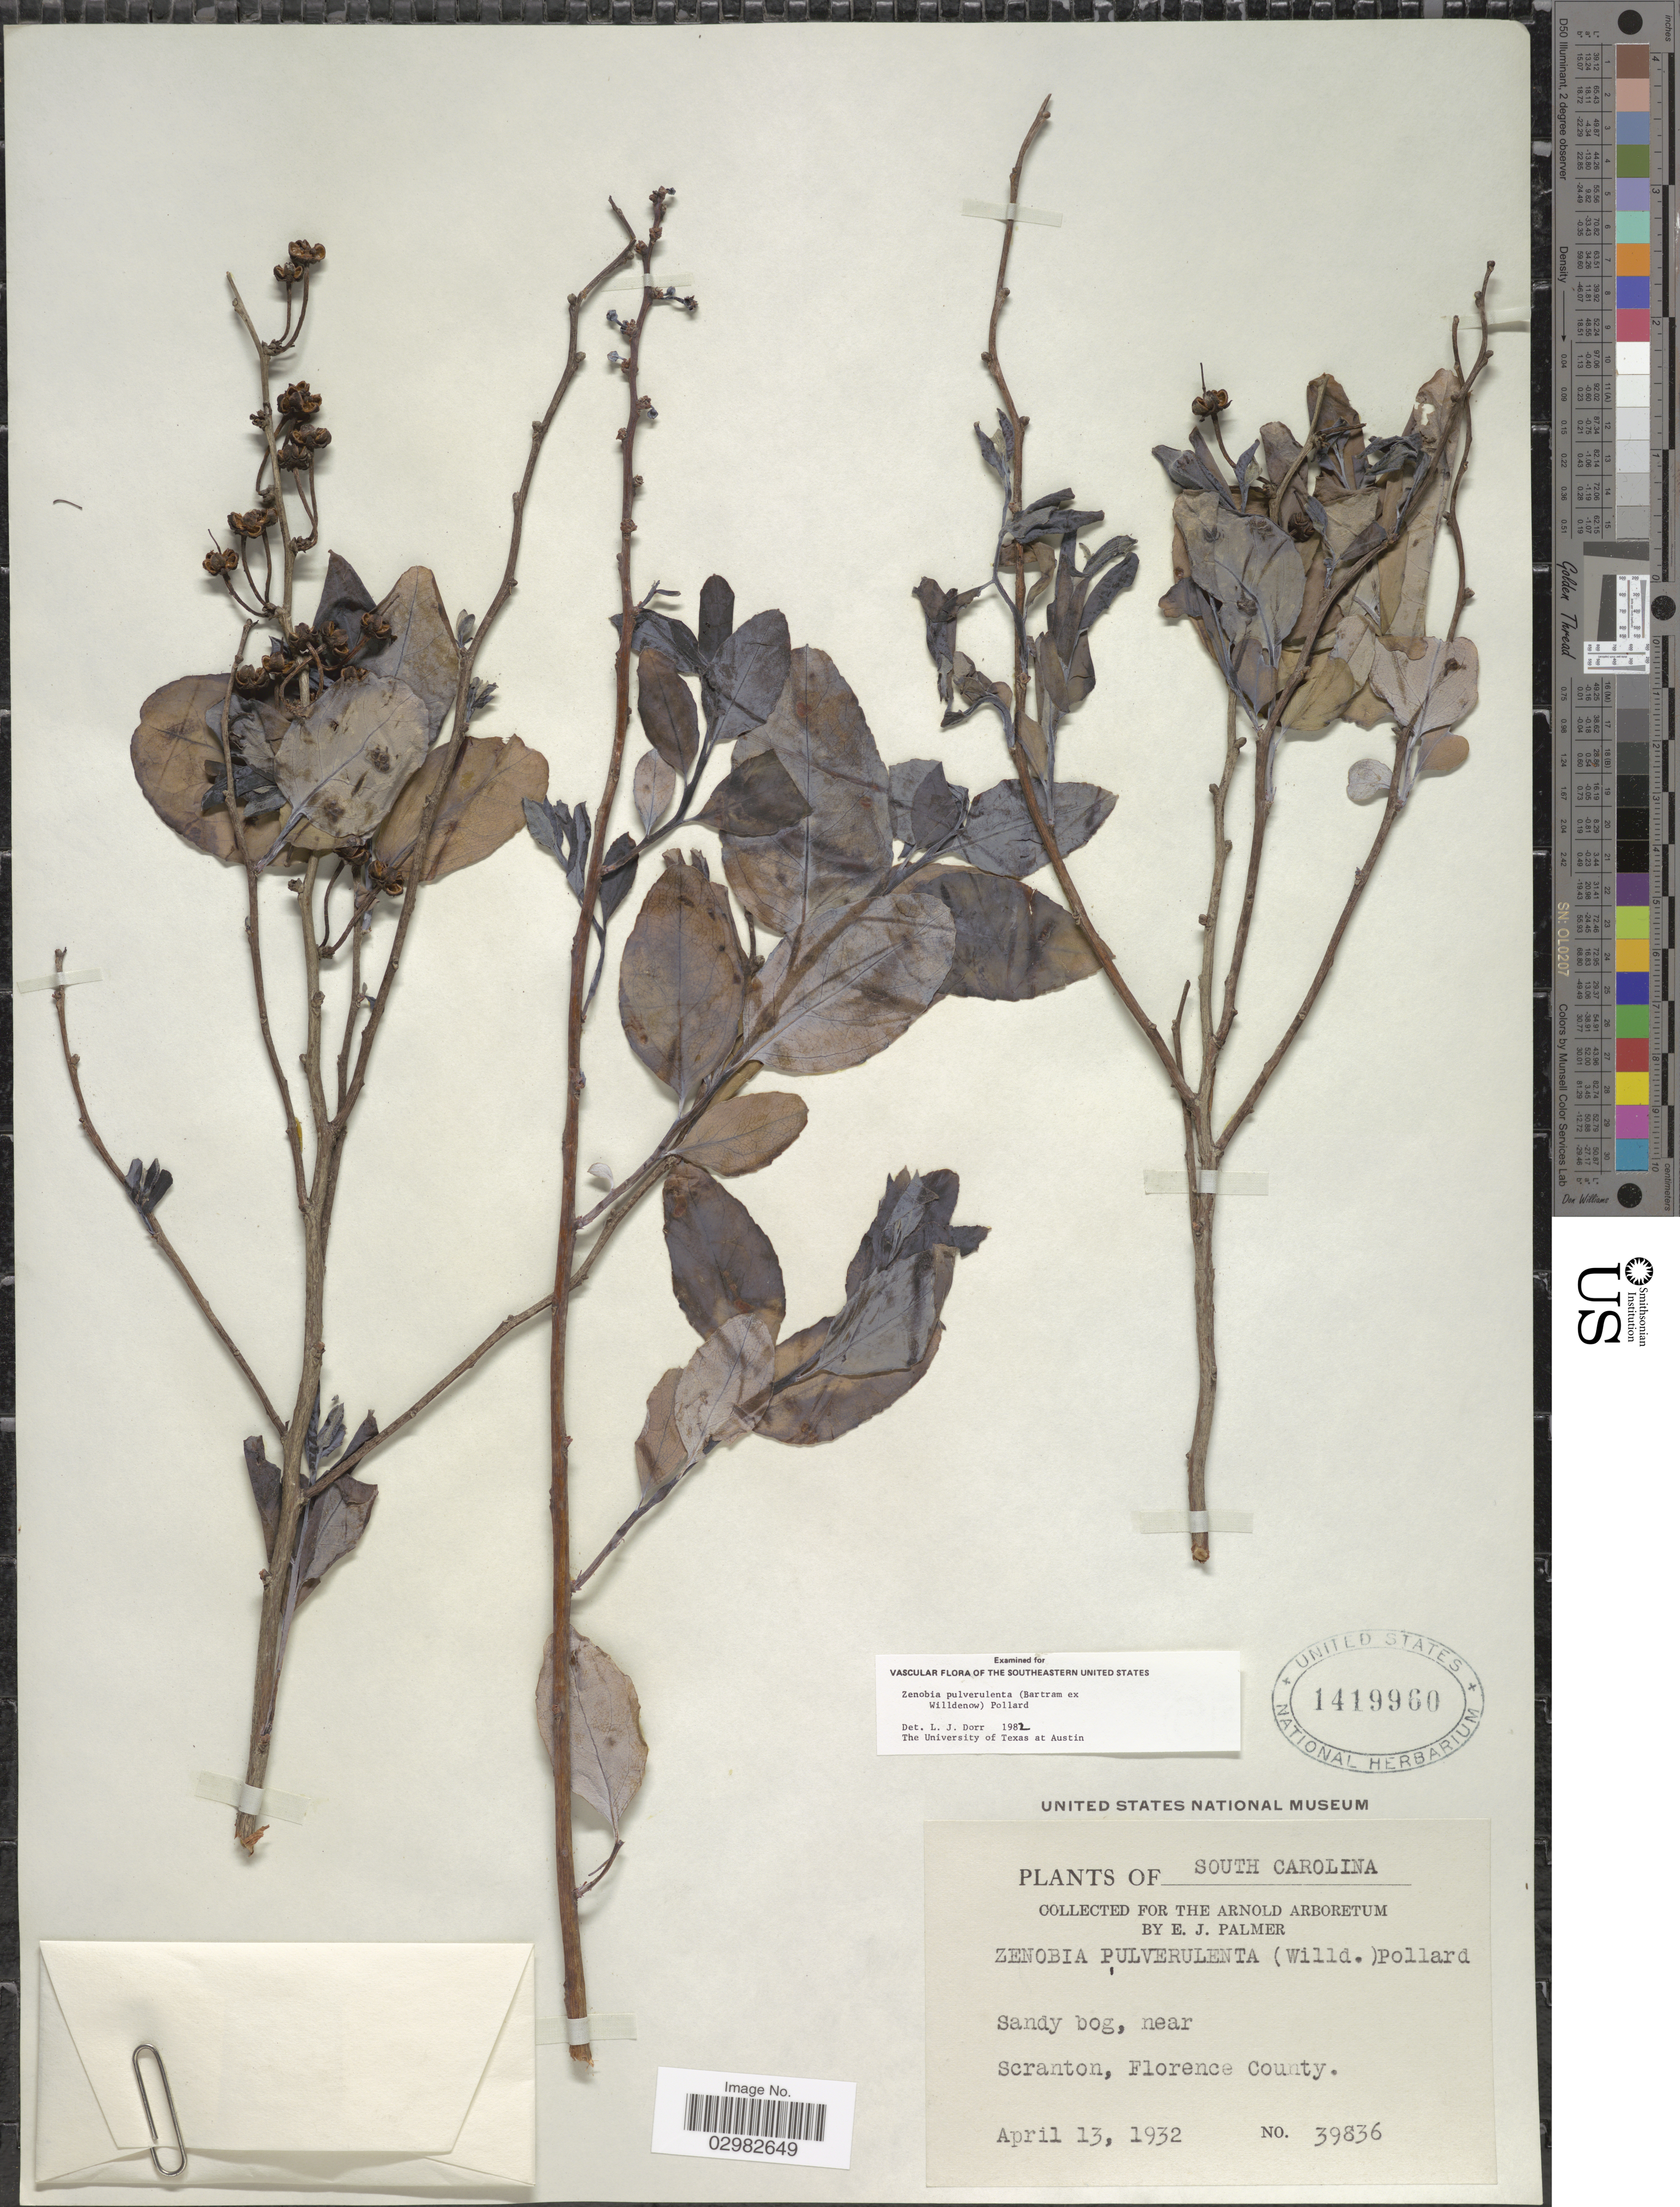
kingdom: Plantae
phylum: Tracheophyta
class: Magnoliopsida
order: Ericales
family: Ericaceae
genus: Zenobia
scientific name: Zenobia pulverulenta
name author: (W. Bartram ex Willd.) Pollard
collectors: E. J. Palmer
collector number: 39836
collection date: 1932-04-13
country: United States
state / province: South Carolina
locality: Sandy bog, near Scranton, Florence County.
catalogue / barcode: US 1419960